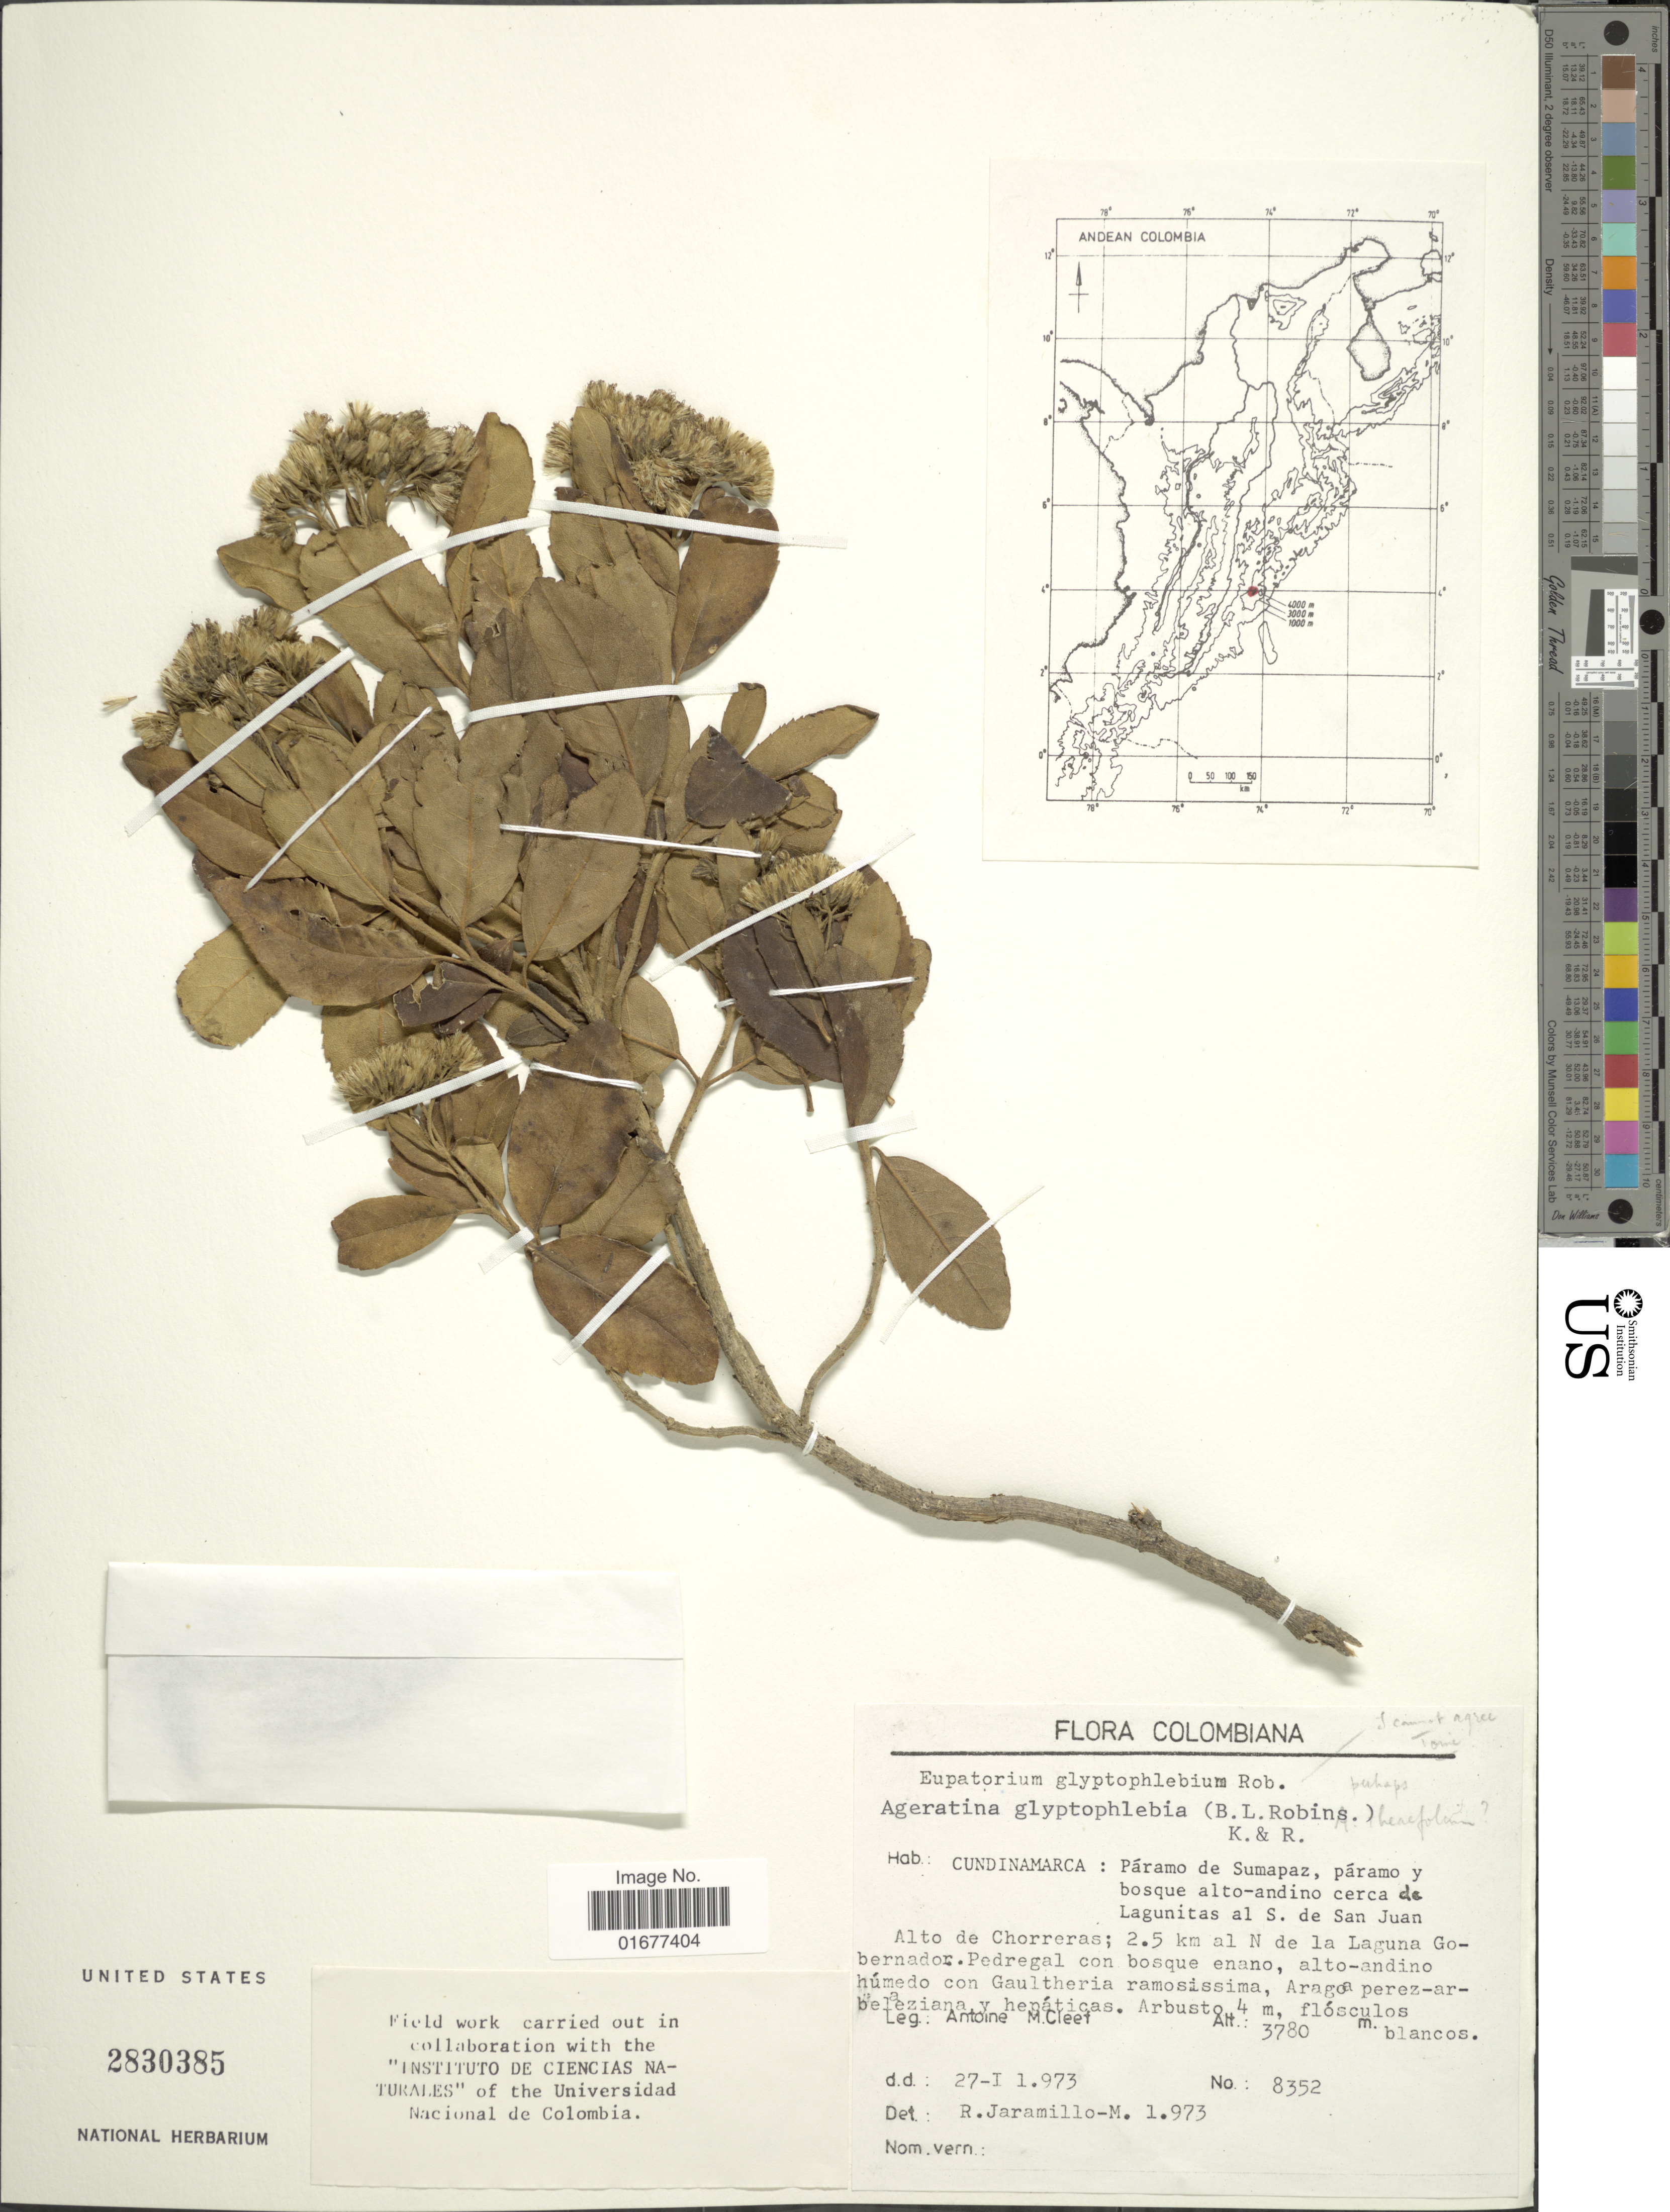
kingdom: Plantae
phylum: Tracheophyta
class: Magnoliopsida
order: Asterales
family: Asteraceae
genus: Ageratina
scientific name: Ageratina glyptophlebia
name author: (B.L. Rob.) R.M. King & H. Rob.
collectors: R. Jaramillo M.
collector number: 8352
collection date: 1973-01-27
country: Colombia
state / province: Cundinamarca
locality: Paramo de Sumapaz, paramo y bosque alto-andino cerca de Lagunitas al S. de San Juan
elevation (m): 3780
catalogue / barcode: US 2830385